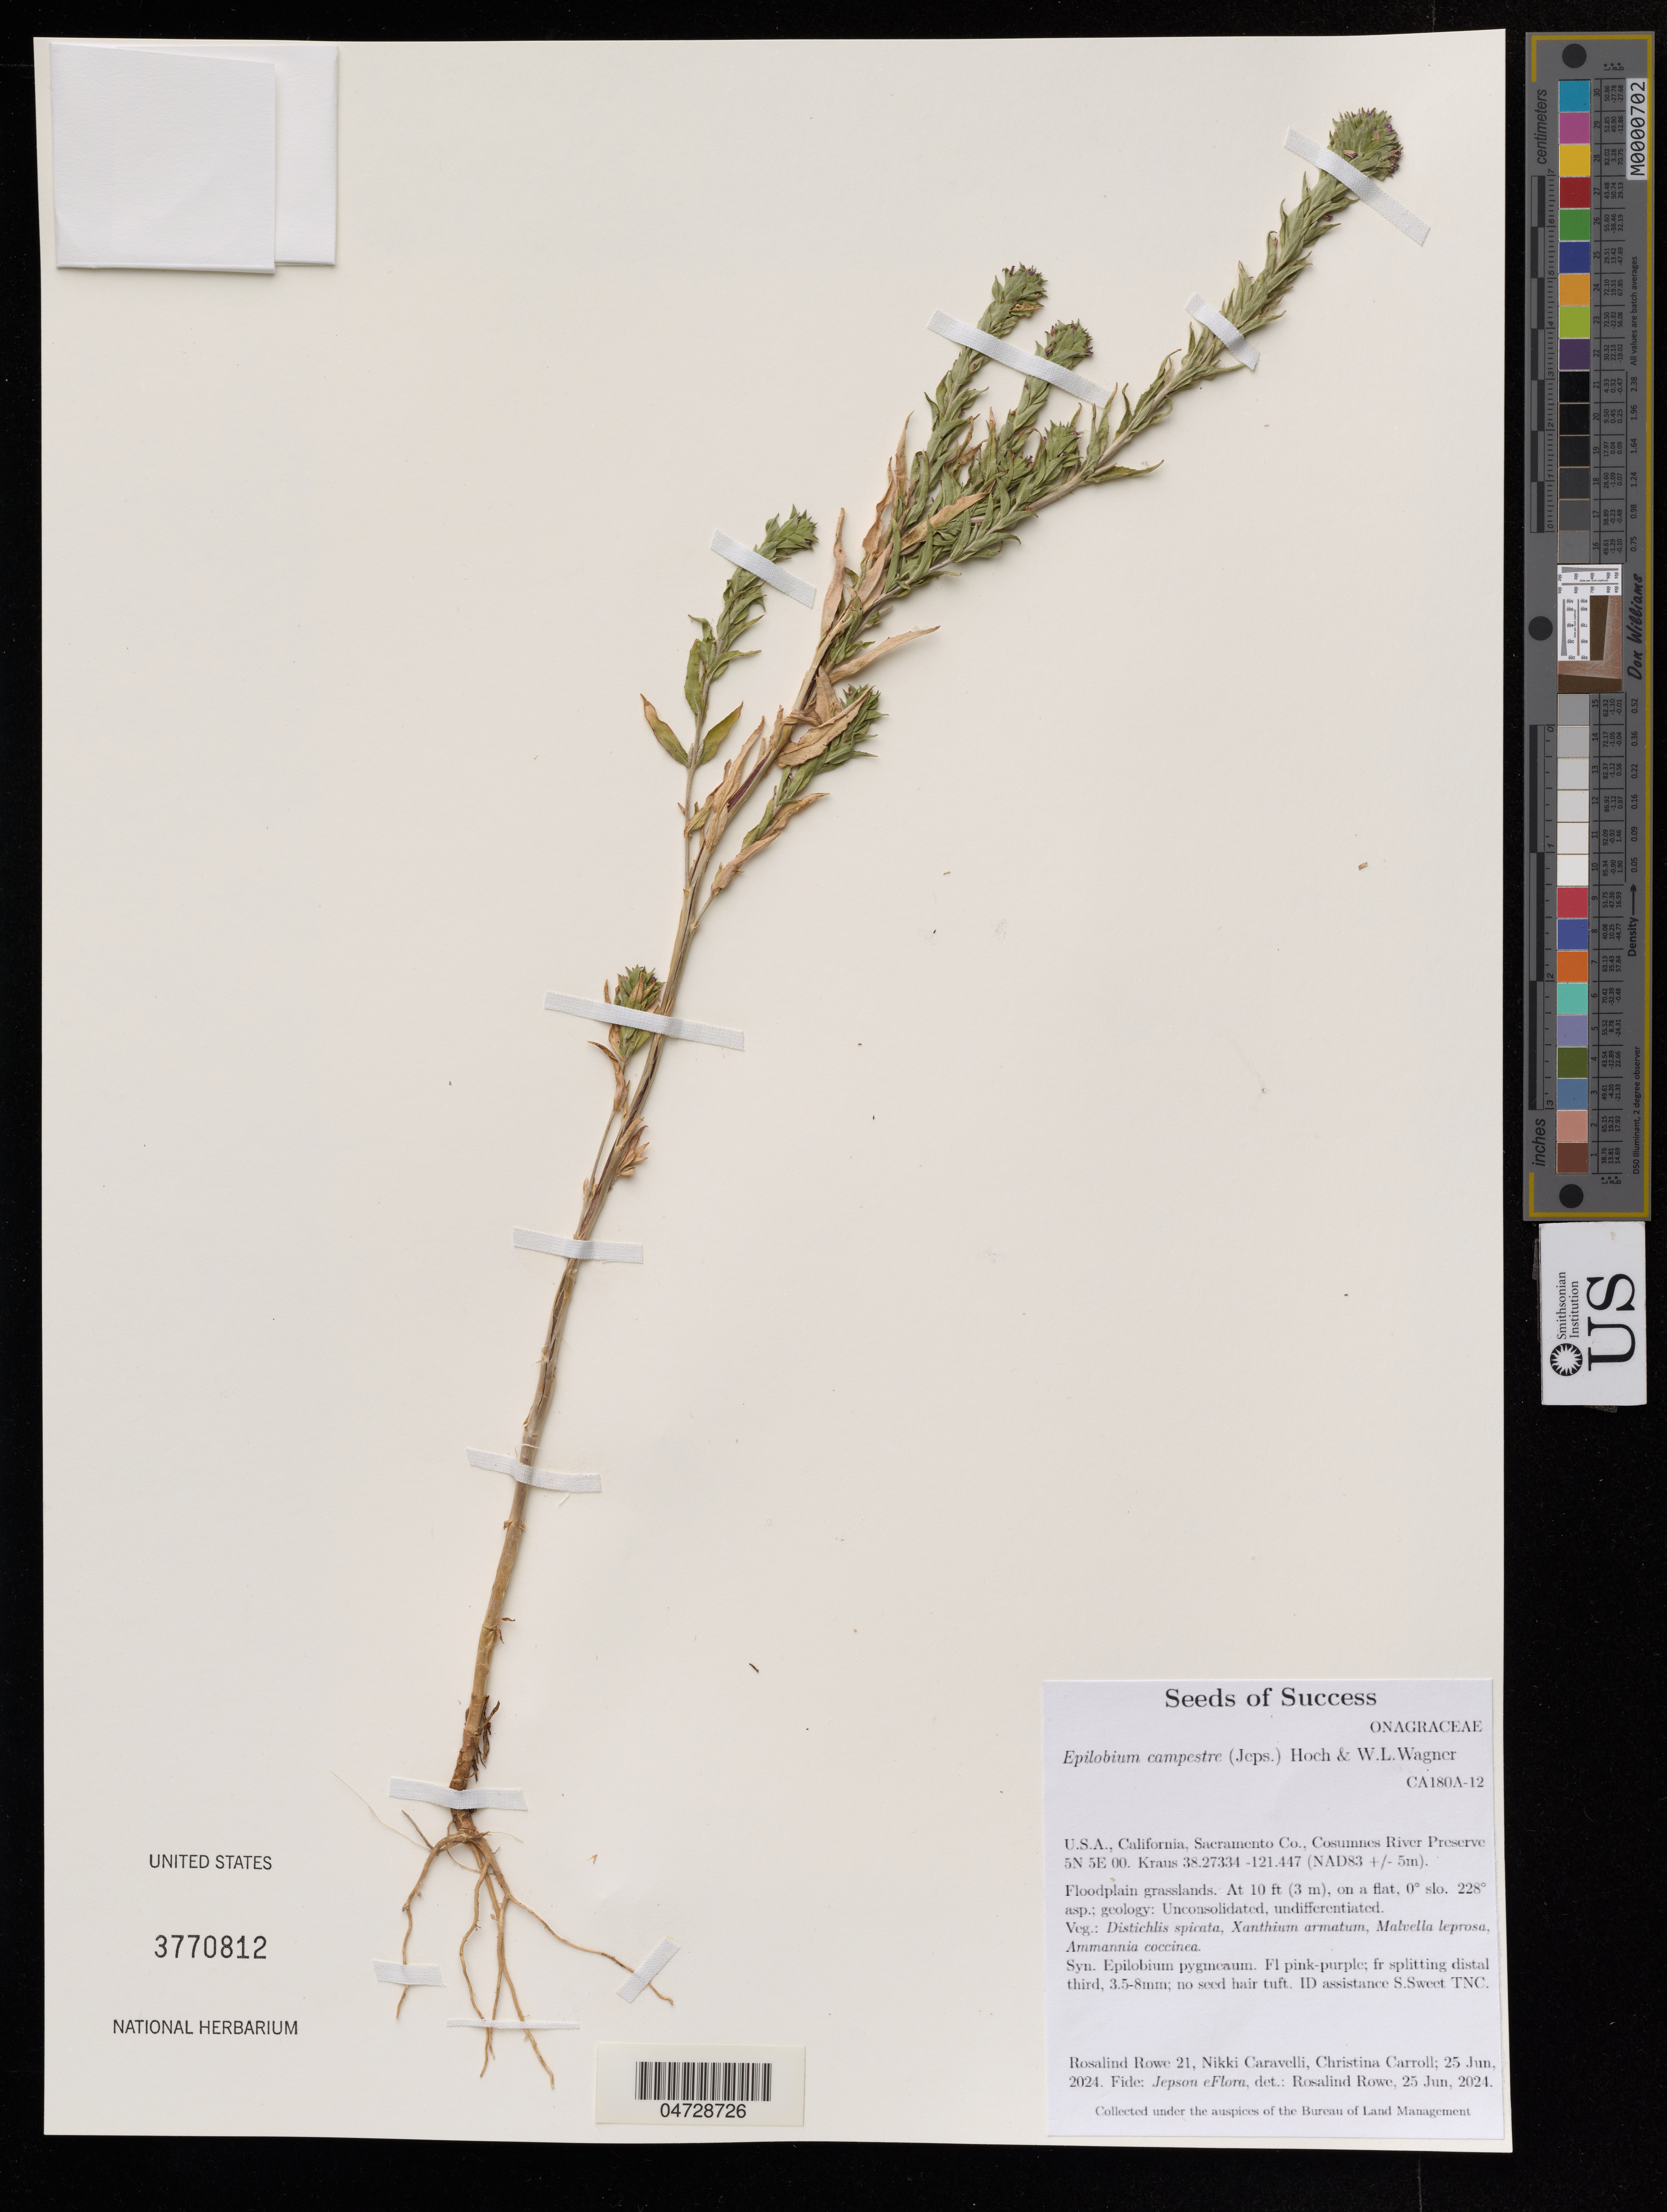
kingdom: Plantae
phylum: Tracheophyta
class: Magnoliopsida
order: Myrtales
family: Onagraceae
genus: Epilobium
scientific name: Epilobium campestre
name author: (Jeps.) Hoch & W.L. Wagner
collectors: R. Rowe, N. Caravelli & C. Carroll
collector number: CA180A-12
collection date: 2024-06-25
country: United States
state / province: California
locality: Sacramento Co., Cosumnes Rivers Preserve.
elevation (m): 5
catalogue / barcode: US 3770812